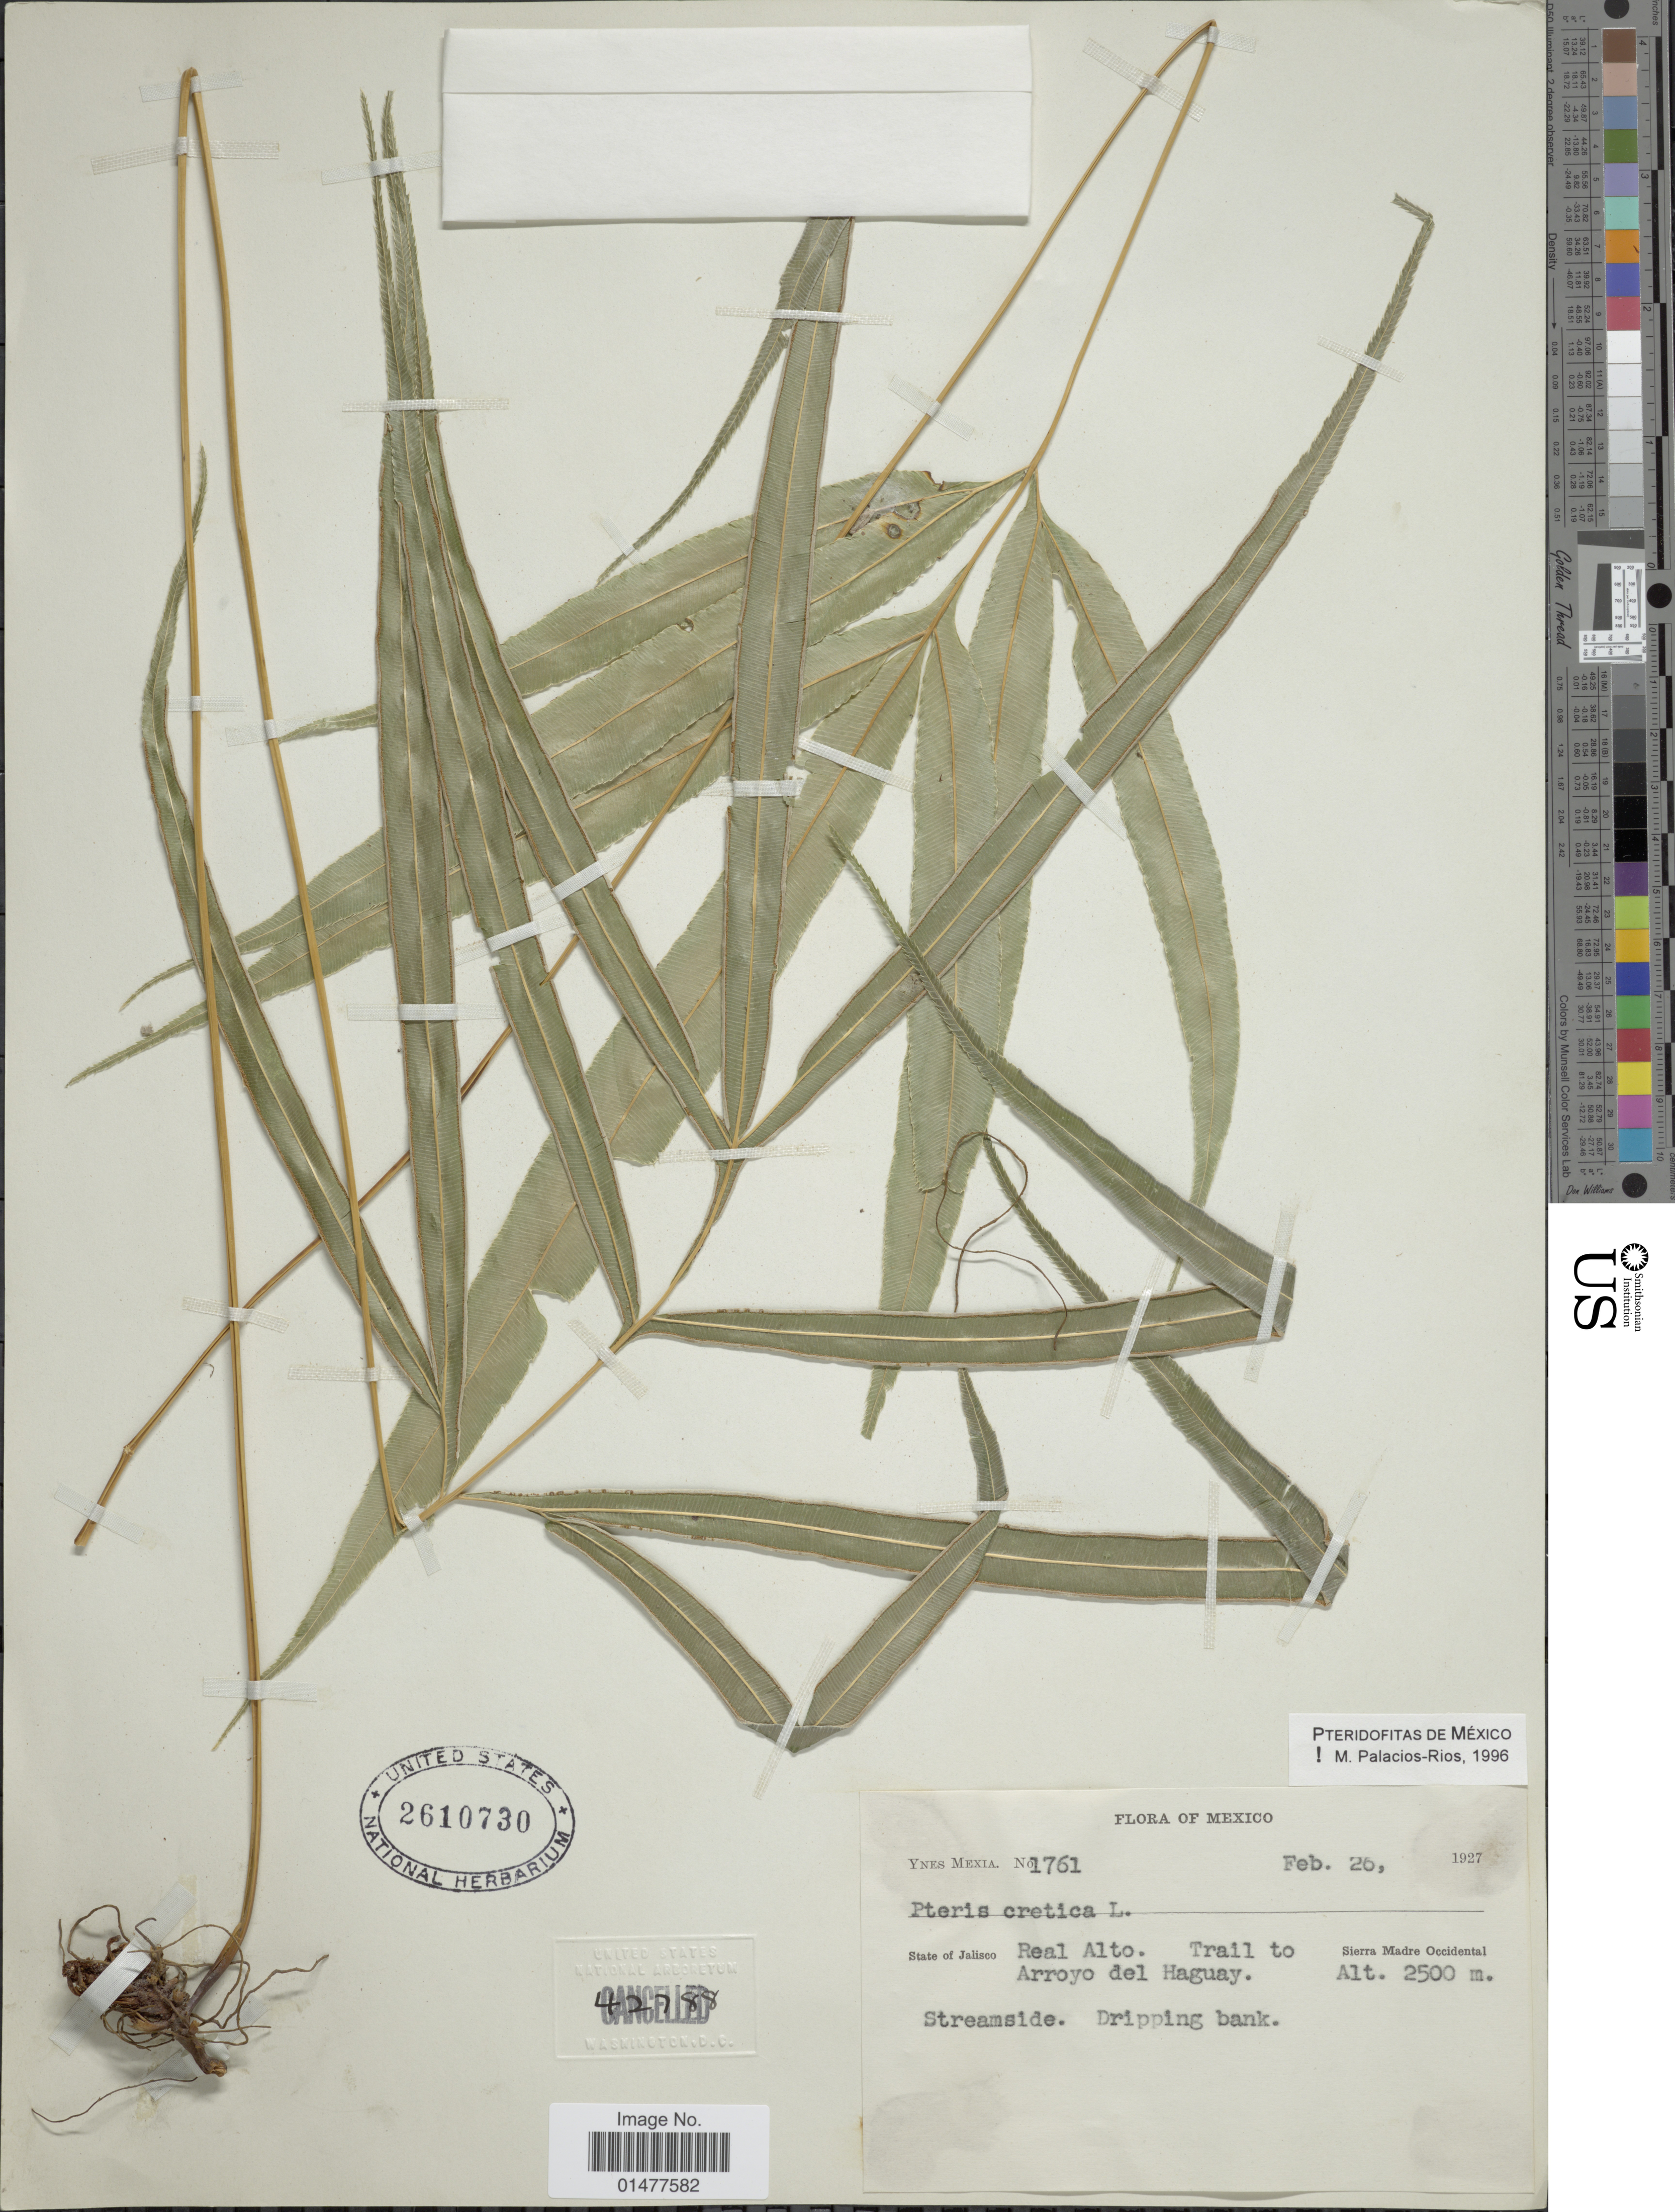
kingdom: Plantae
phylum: Tracheophyta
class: Polypodiopsida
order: Polypodiales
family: Pteridaceae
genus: Pteris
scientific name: Pteris cretica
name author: L.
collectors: Y. Mexia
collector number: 1761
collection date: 1927-02-26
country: Mexico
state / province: Jalisco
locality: Real Alto. Trail to Arroyo del Haguay. Sierra Madre Occidental.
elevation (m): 2500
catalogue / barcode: US 2610730